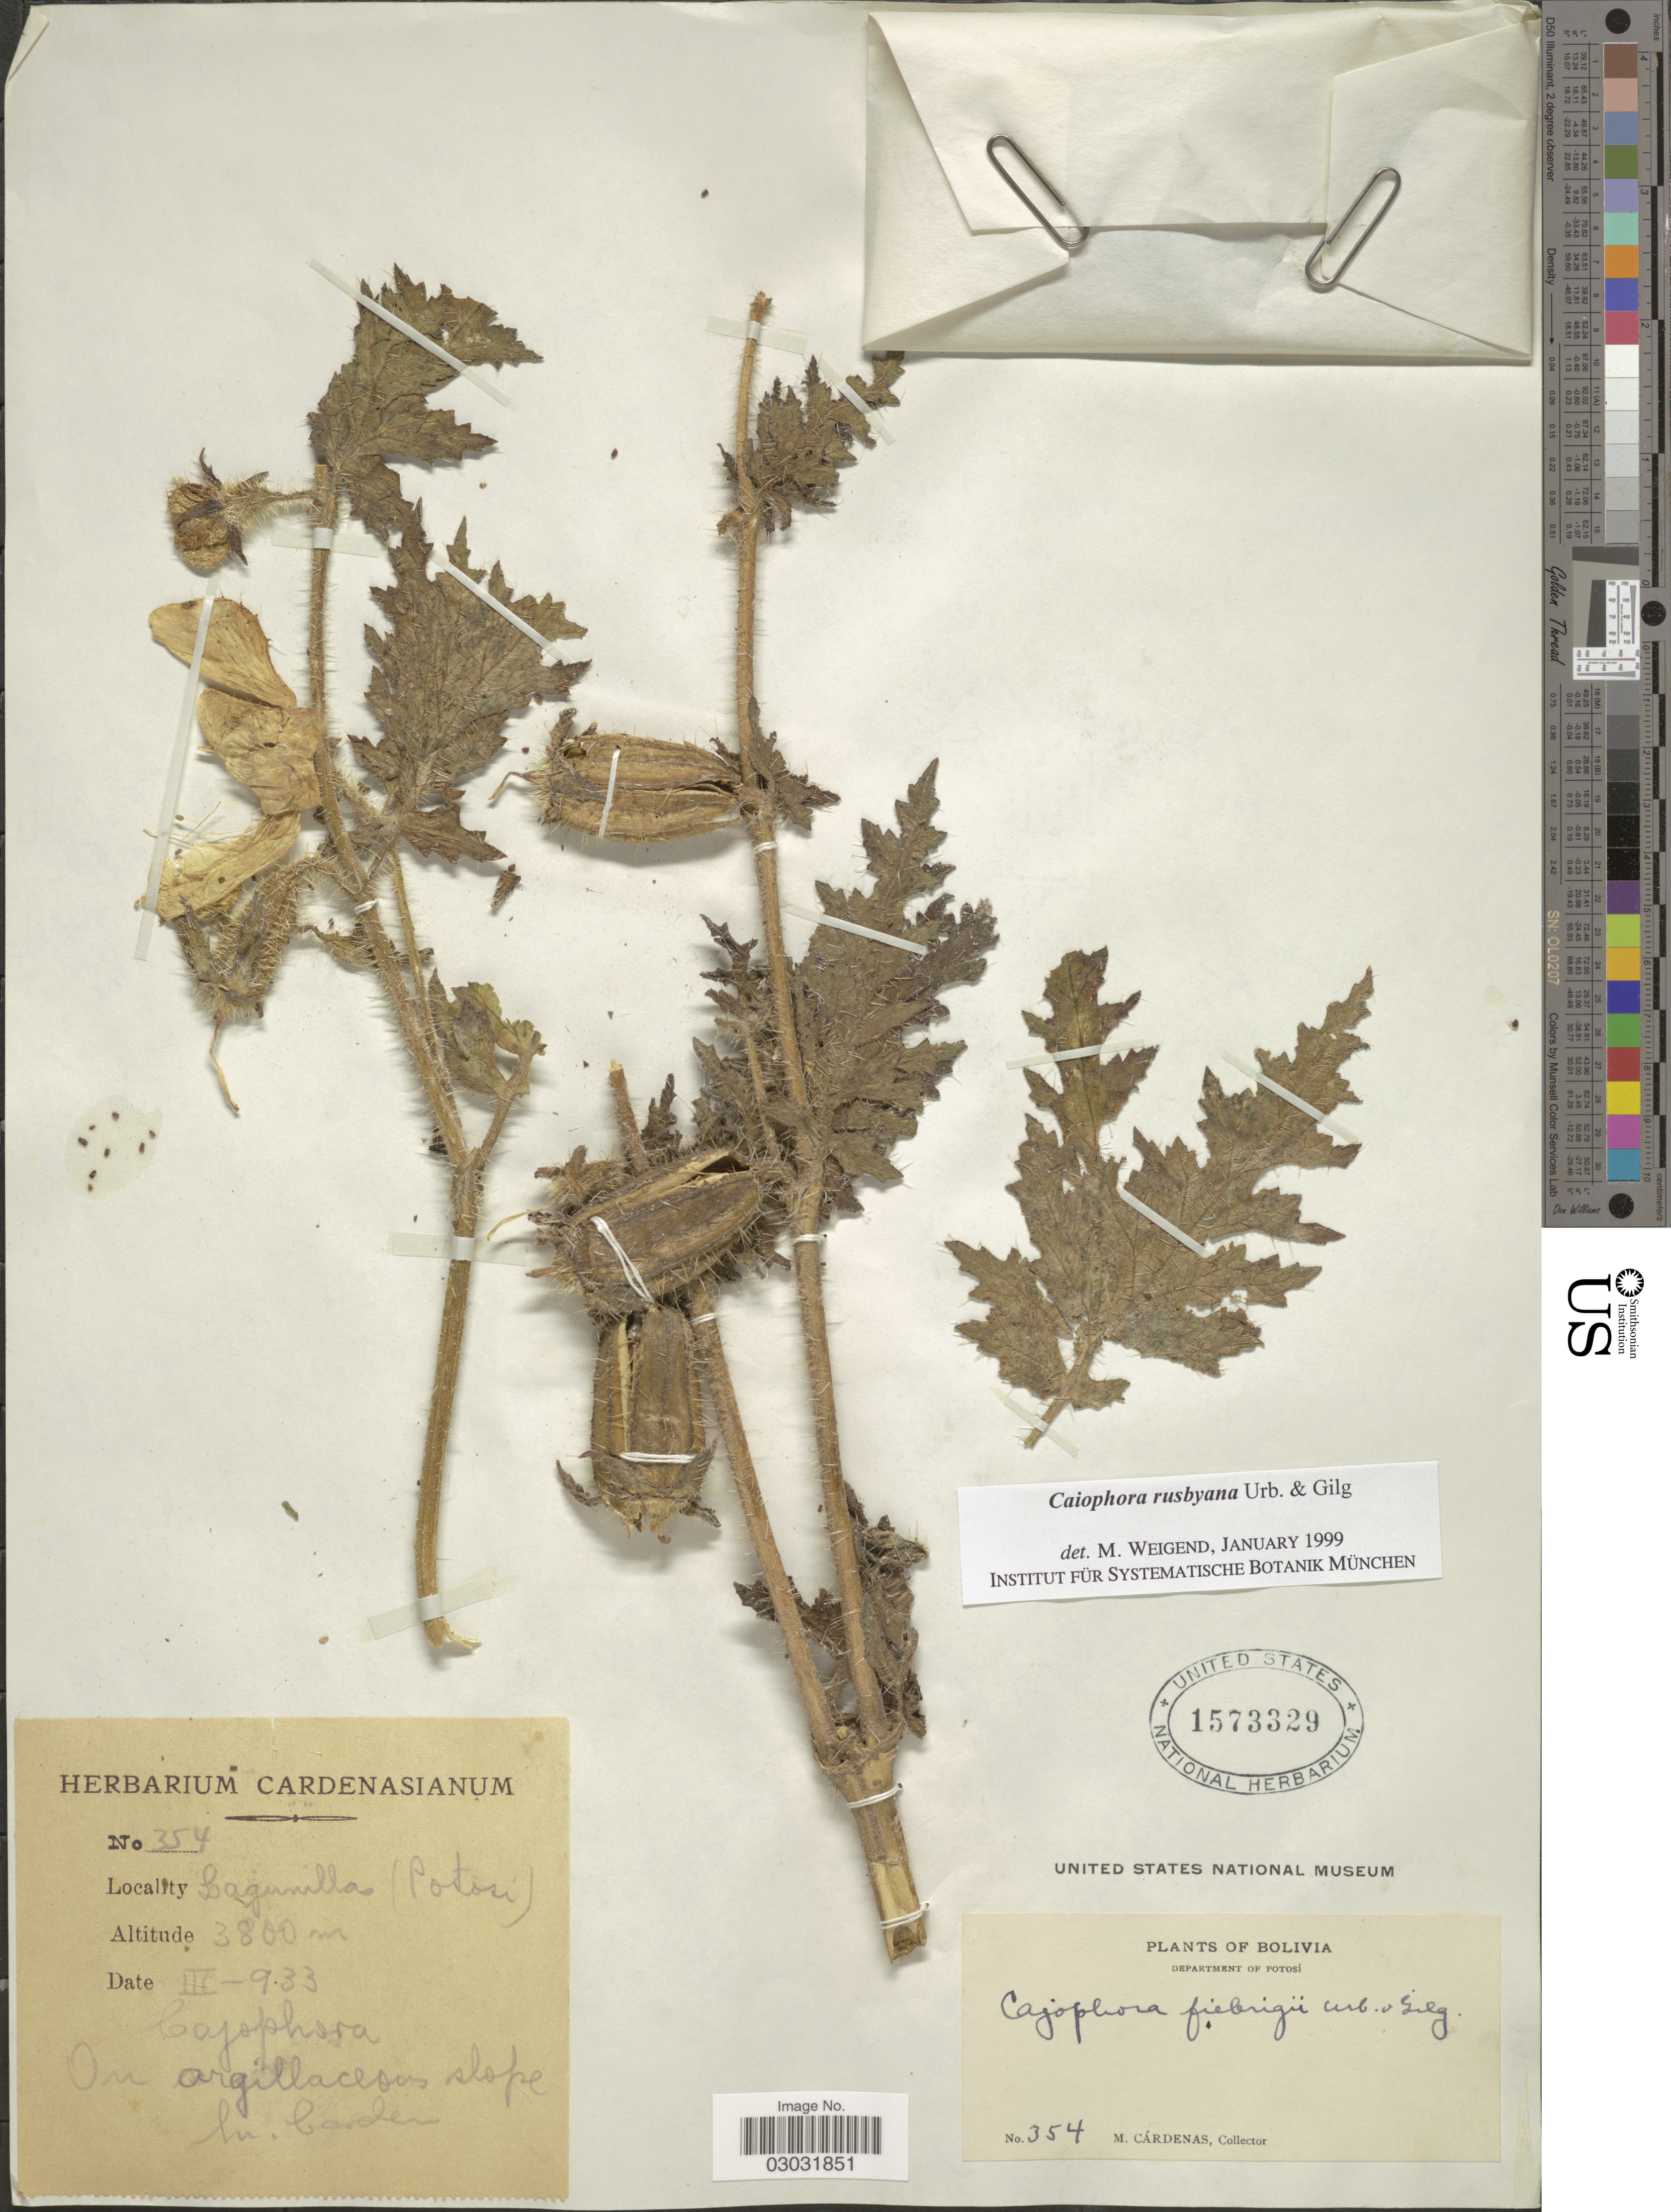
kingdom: Plantae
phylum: Tracheophyta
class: Magnoliopsida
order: Cornales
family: Loasaceae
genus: Caiophora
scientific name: Caiophora rusbyana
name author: Urb. & Gilg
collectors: M. Cárdenas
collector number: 354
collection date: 1933-03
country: Bolivia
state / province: Potosi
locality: Department of Potosí. Lagunilla.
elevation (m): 3800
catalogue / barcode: US 1573329